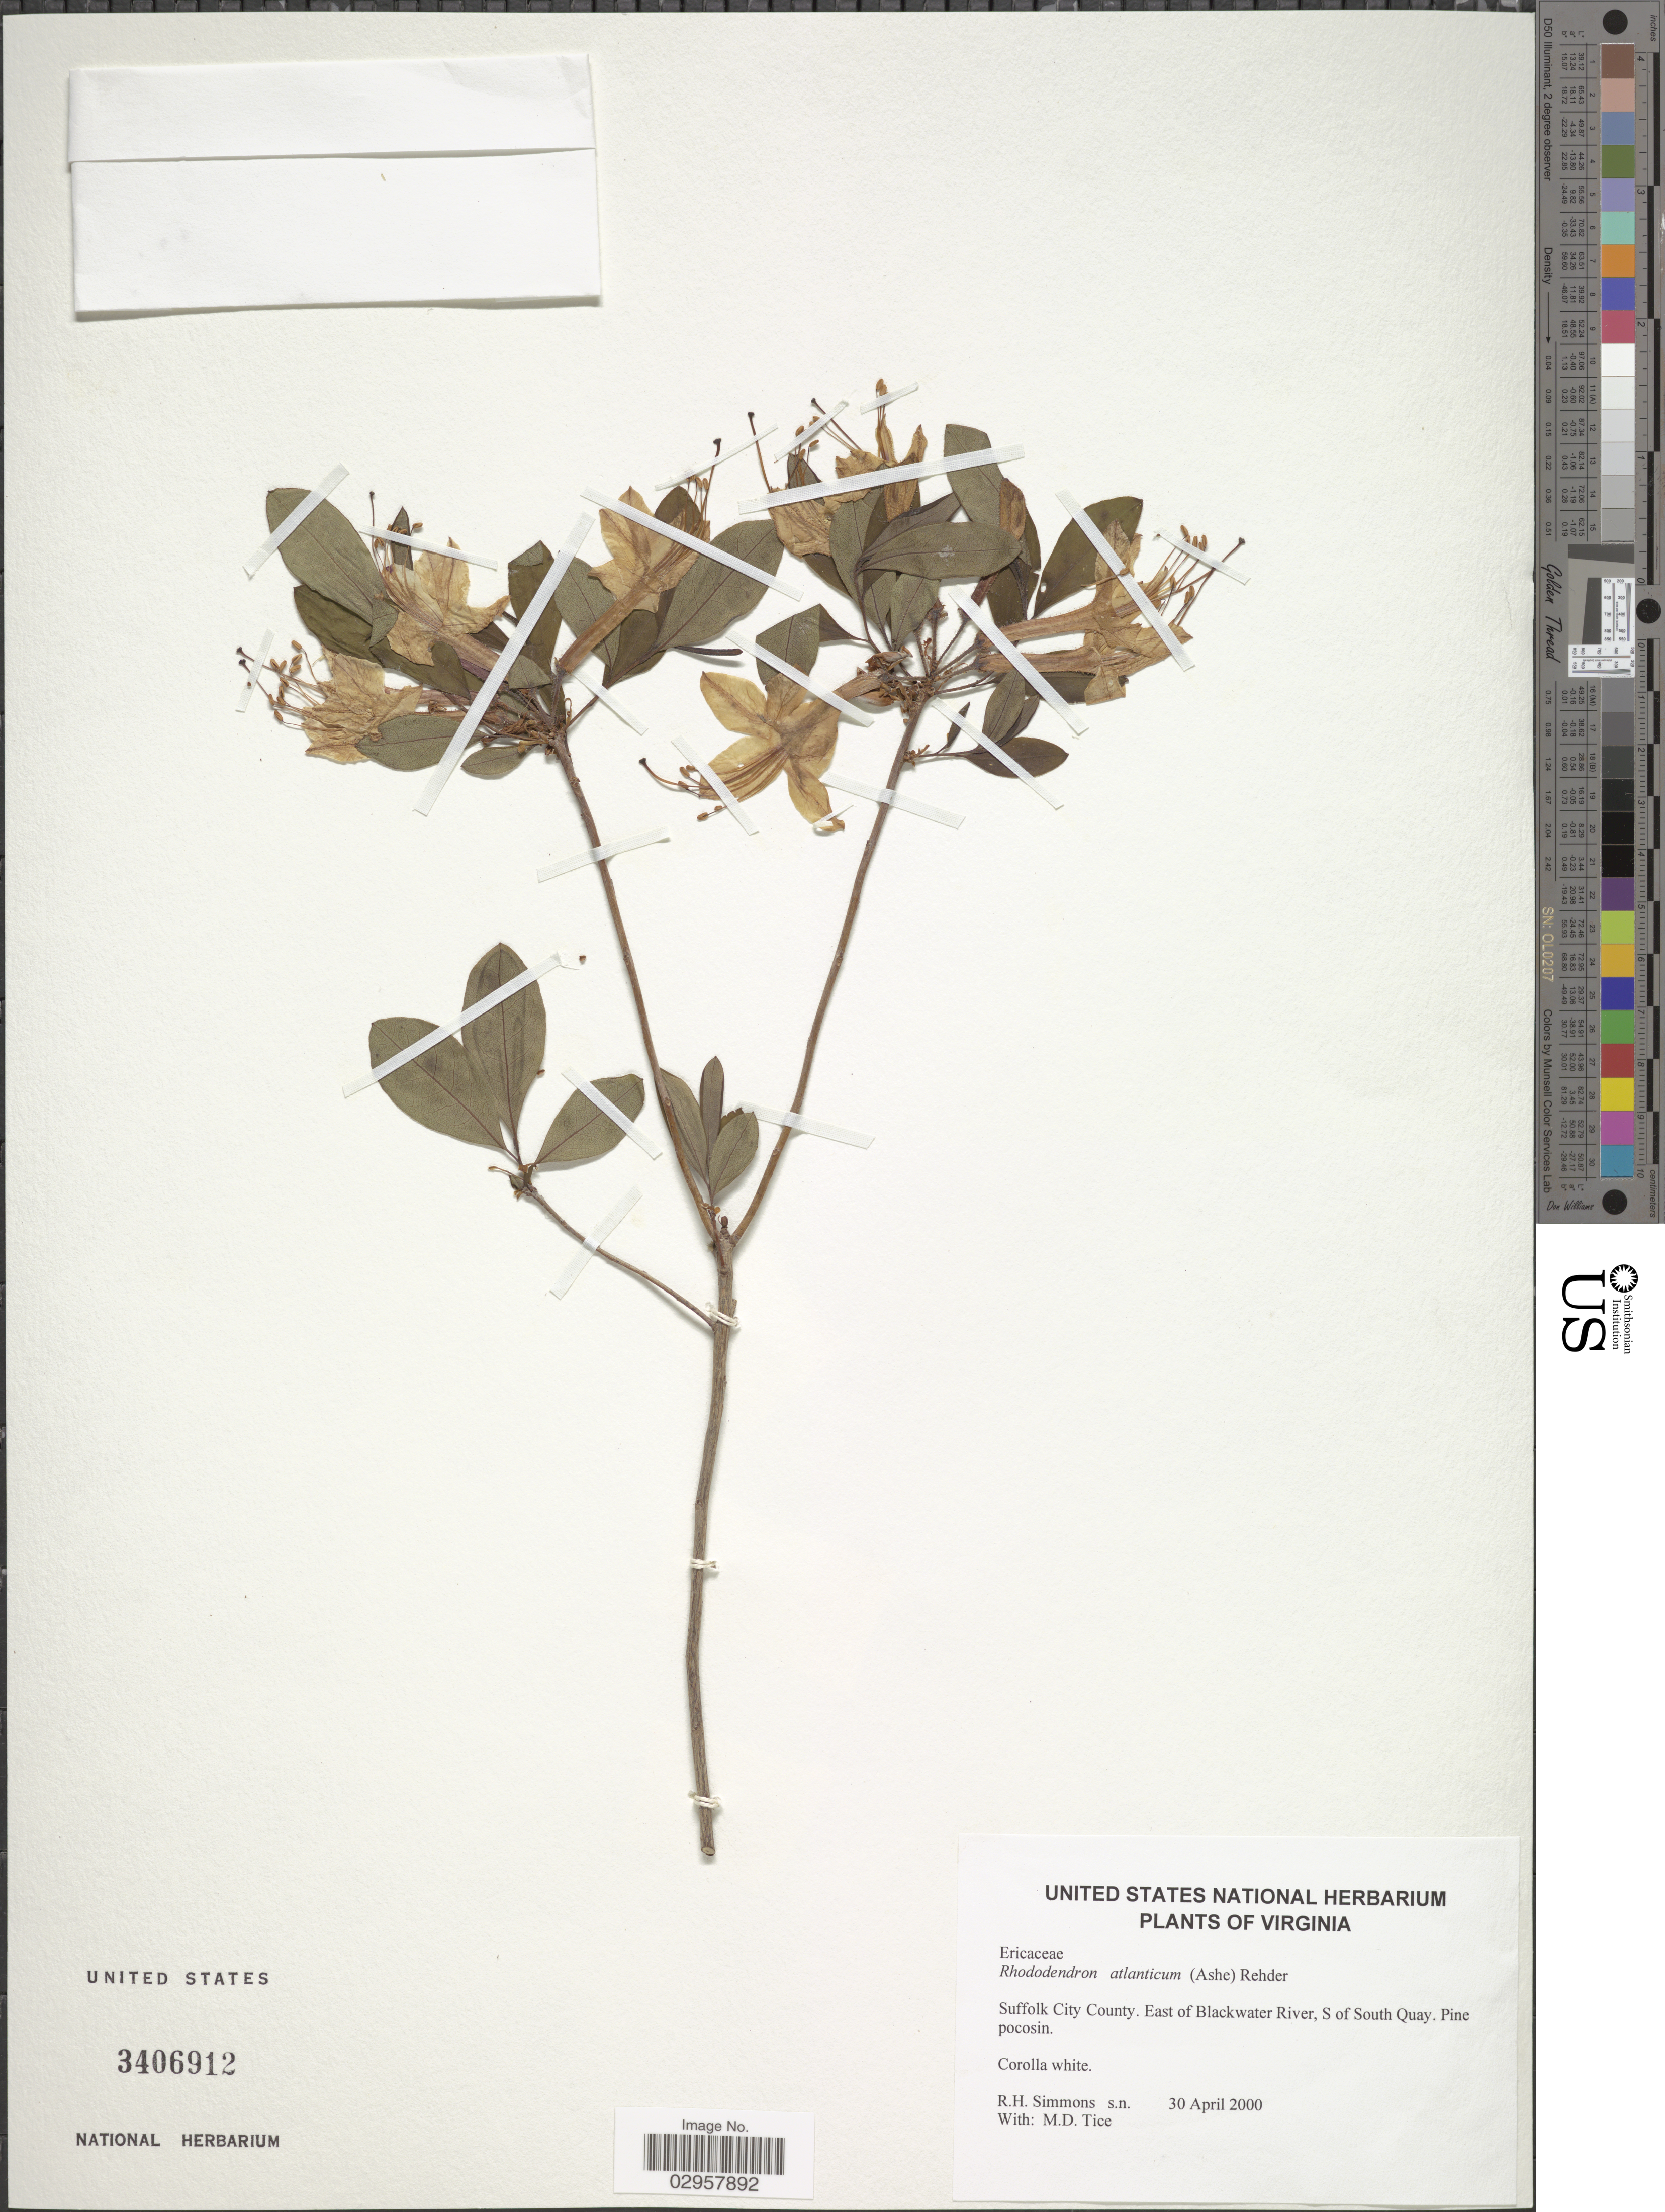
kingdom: Plantae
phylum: Tracheophyta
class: Magnoliopsida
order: Ericales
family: Ericaceae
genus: Rhododendron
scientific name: Rhododendron atlanticum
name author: (Ashe) Rehder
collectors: R. H. Simmons & M. Tice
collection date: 2000-04-30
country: United States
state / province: Virginia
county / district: City of Suffolk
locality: Suffolk City County. East of the Blackwater River, S of South Quay.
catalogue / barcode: US 3406912